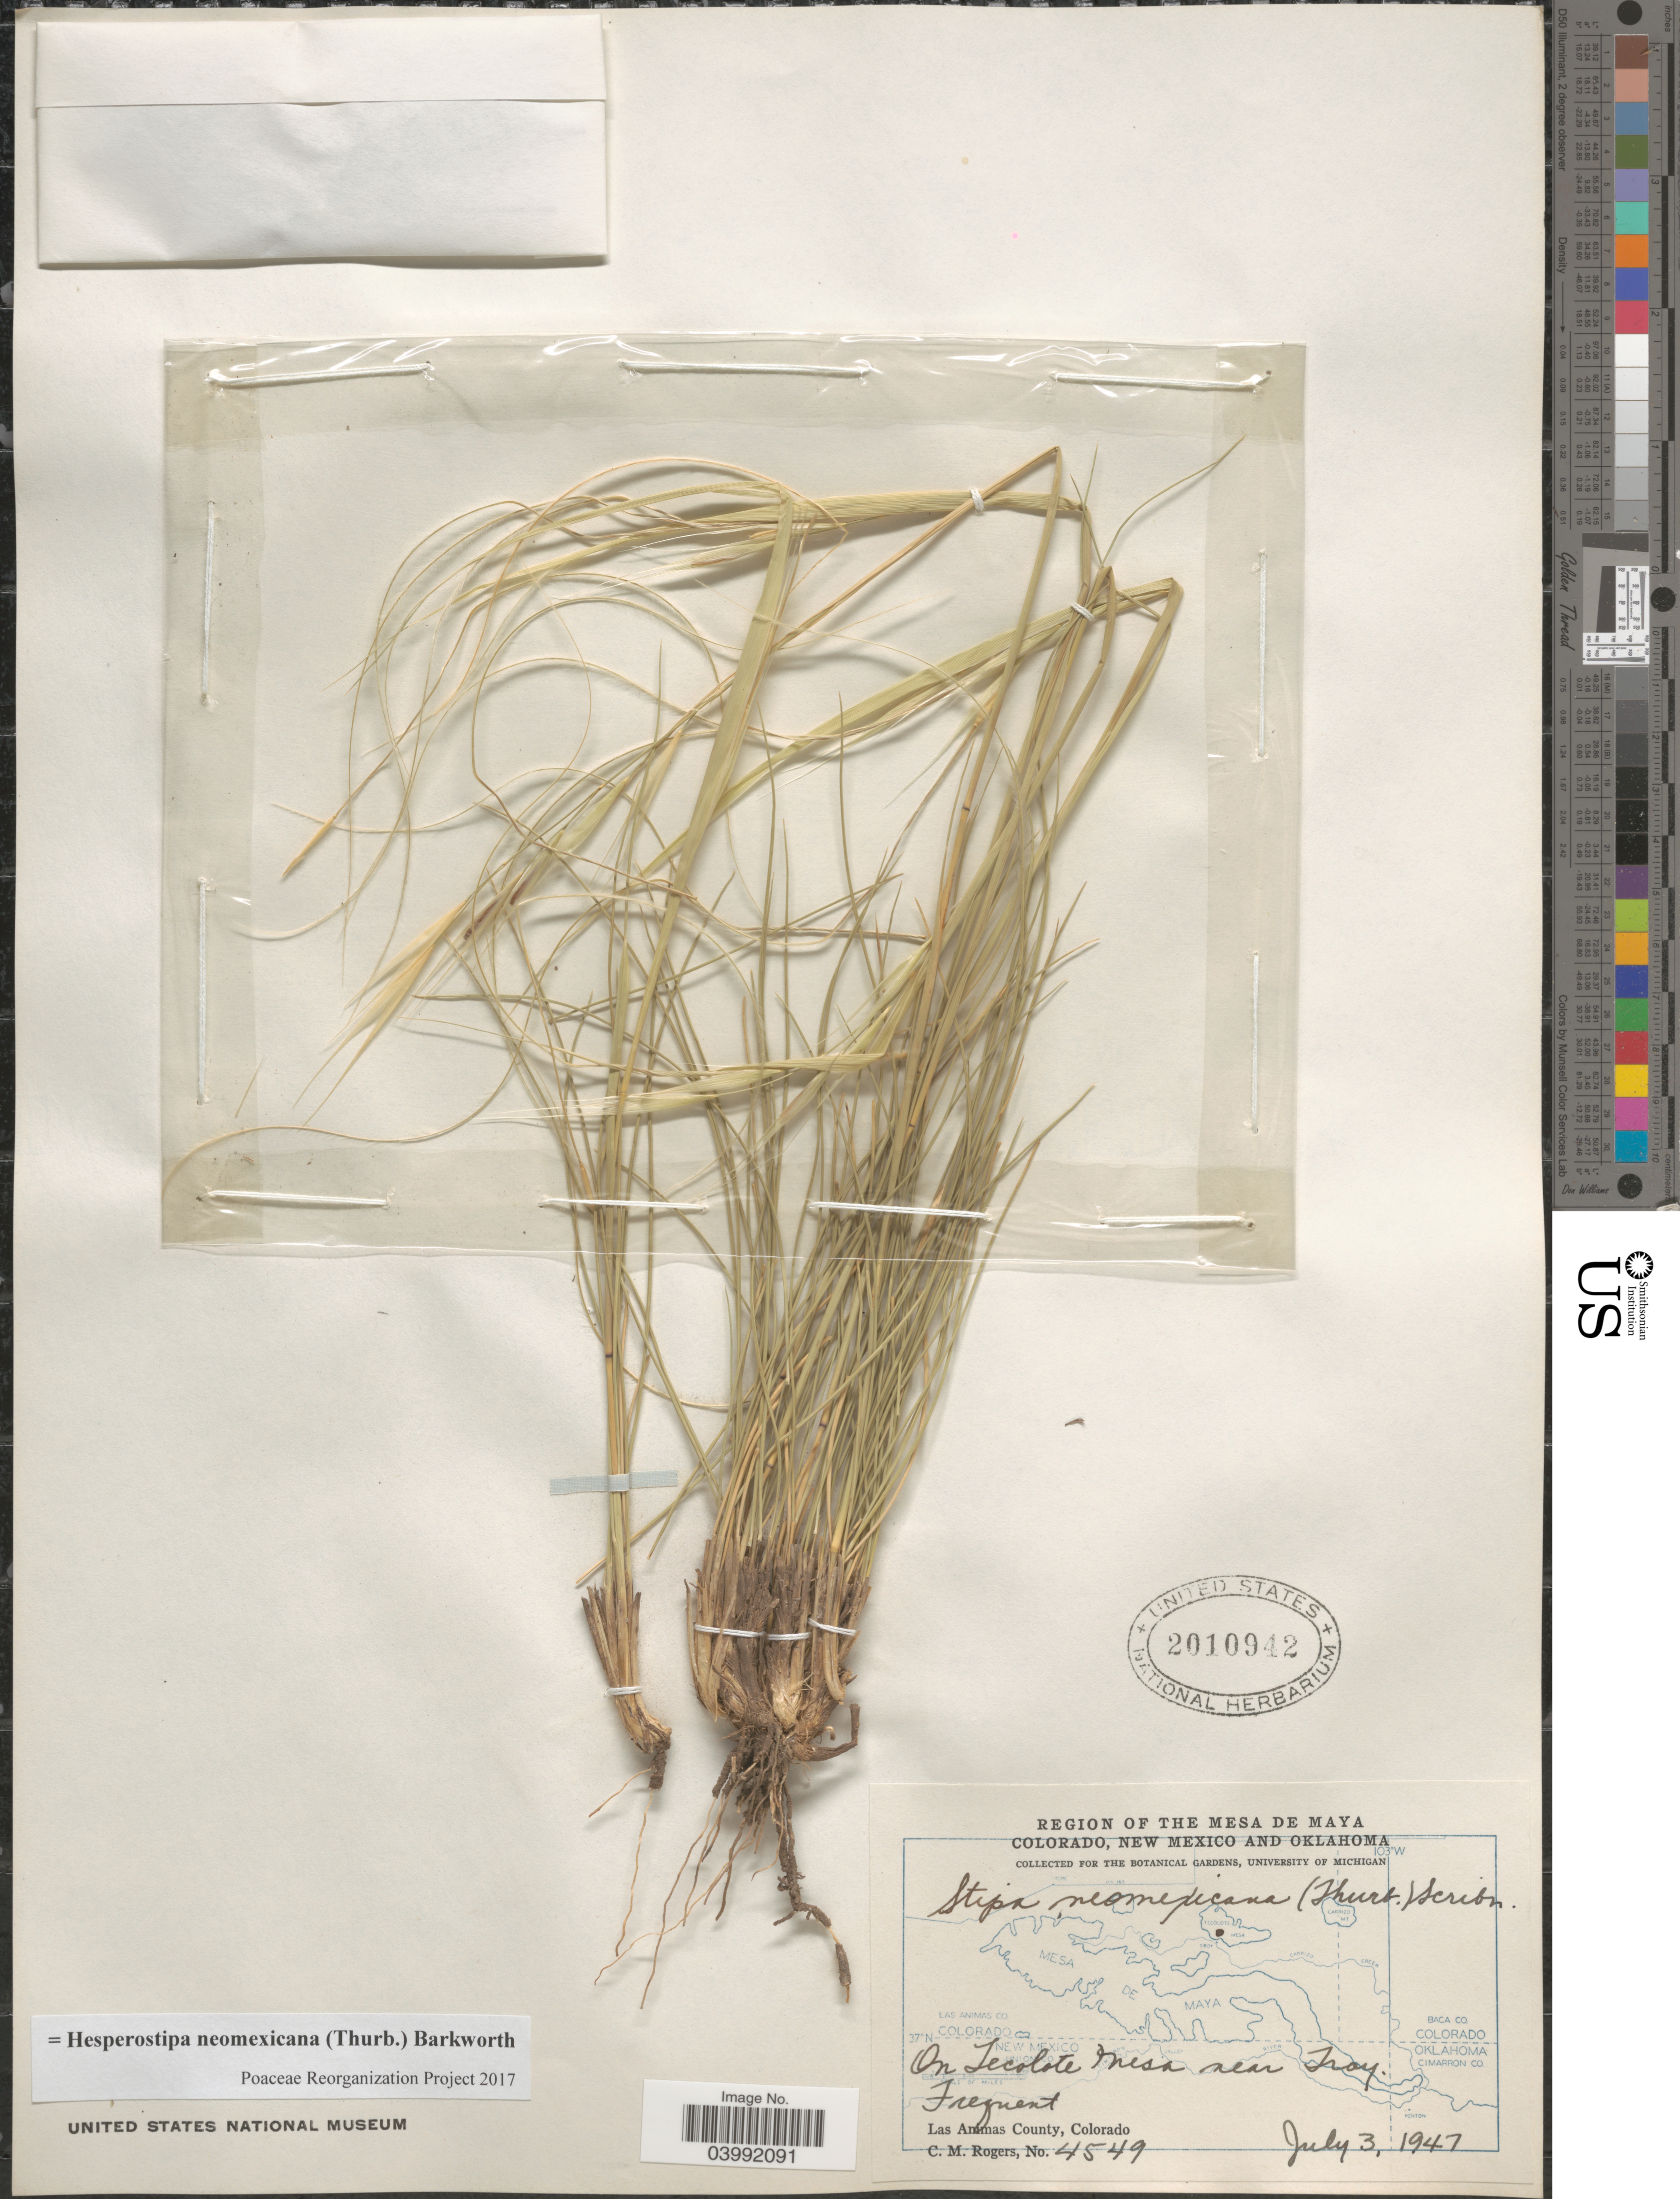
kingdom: Plantae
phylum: Tracheophyta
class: Liliopsida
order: Poales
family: Poaceae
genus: Hesperostipa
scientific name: Hesperostipa neomexicana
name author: (Thurb.) Barkworth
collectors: C. M. Rogers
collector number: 4549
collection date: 1947-07-03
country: United States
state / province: Colorado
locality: Region of the Mesa de Maya. On Tecolote Mesa near Troy. Las Animas County.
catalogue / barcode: US 2010942